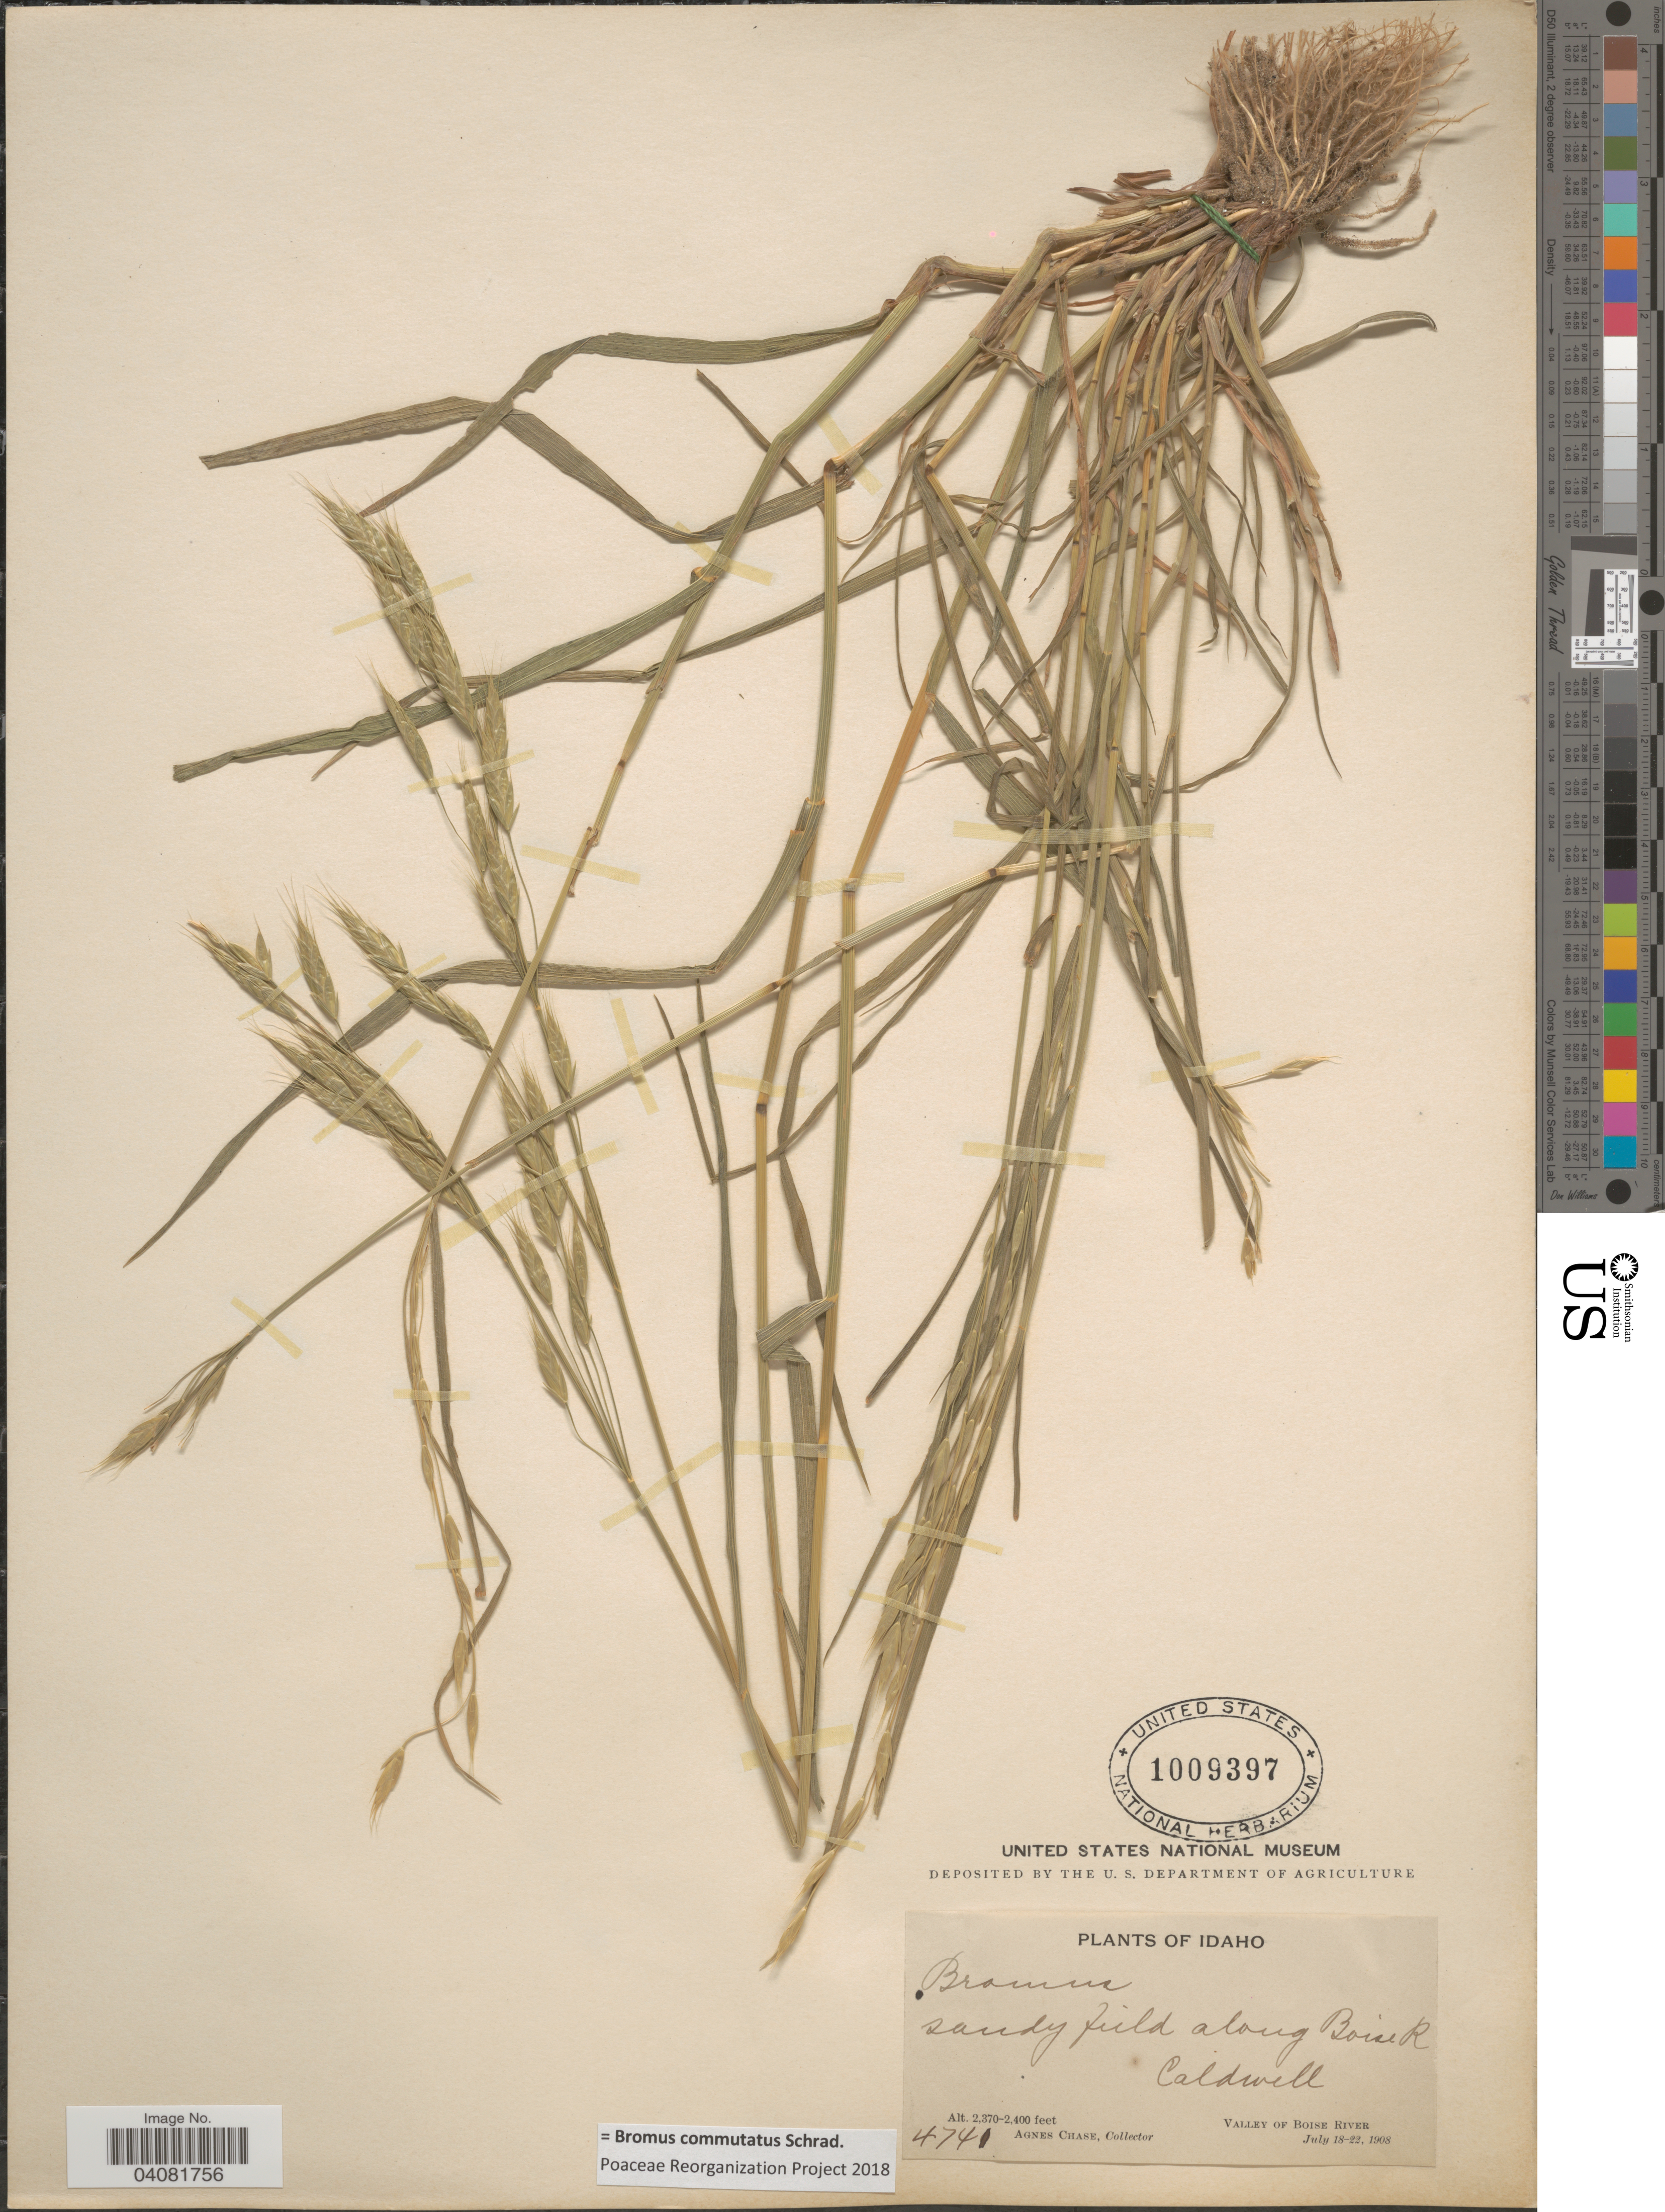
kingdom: Plantae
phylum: Tracheophyta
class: Liliopsida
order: Poales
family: Poaceae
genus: Bromus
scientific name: Bromus commutatus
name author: Schrad.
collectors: A. Chase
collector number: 4741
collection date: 1908-07-18/1908-07-22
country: United States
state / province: Idaho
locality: Sandy field along Boise R Caldwell. Valley of Boise River.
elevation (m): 722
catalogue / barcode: US 1009397